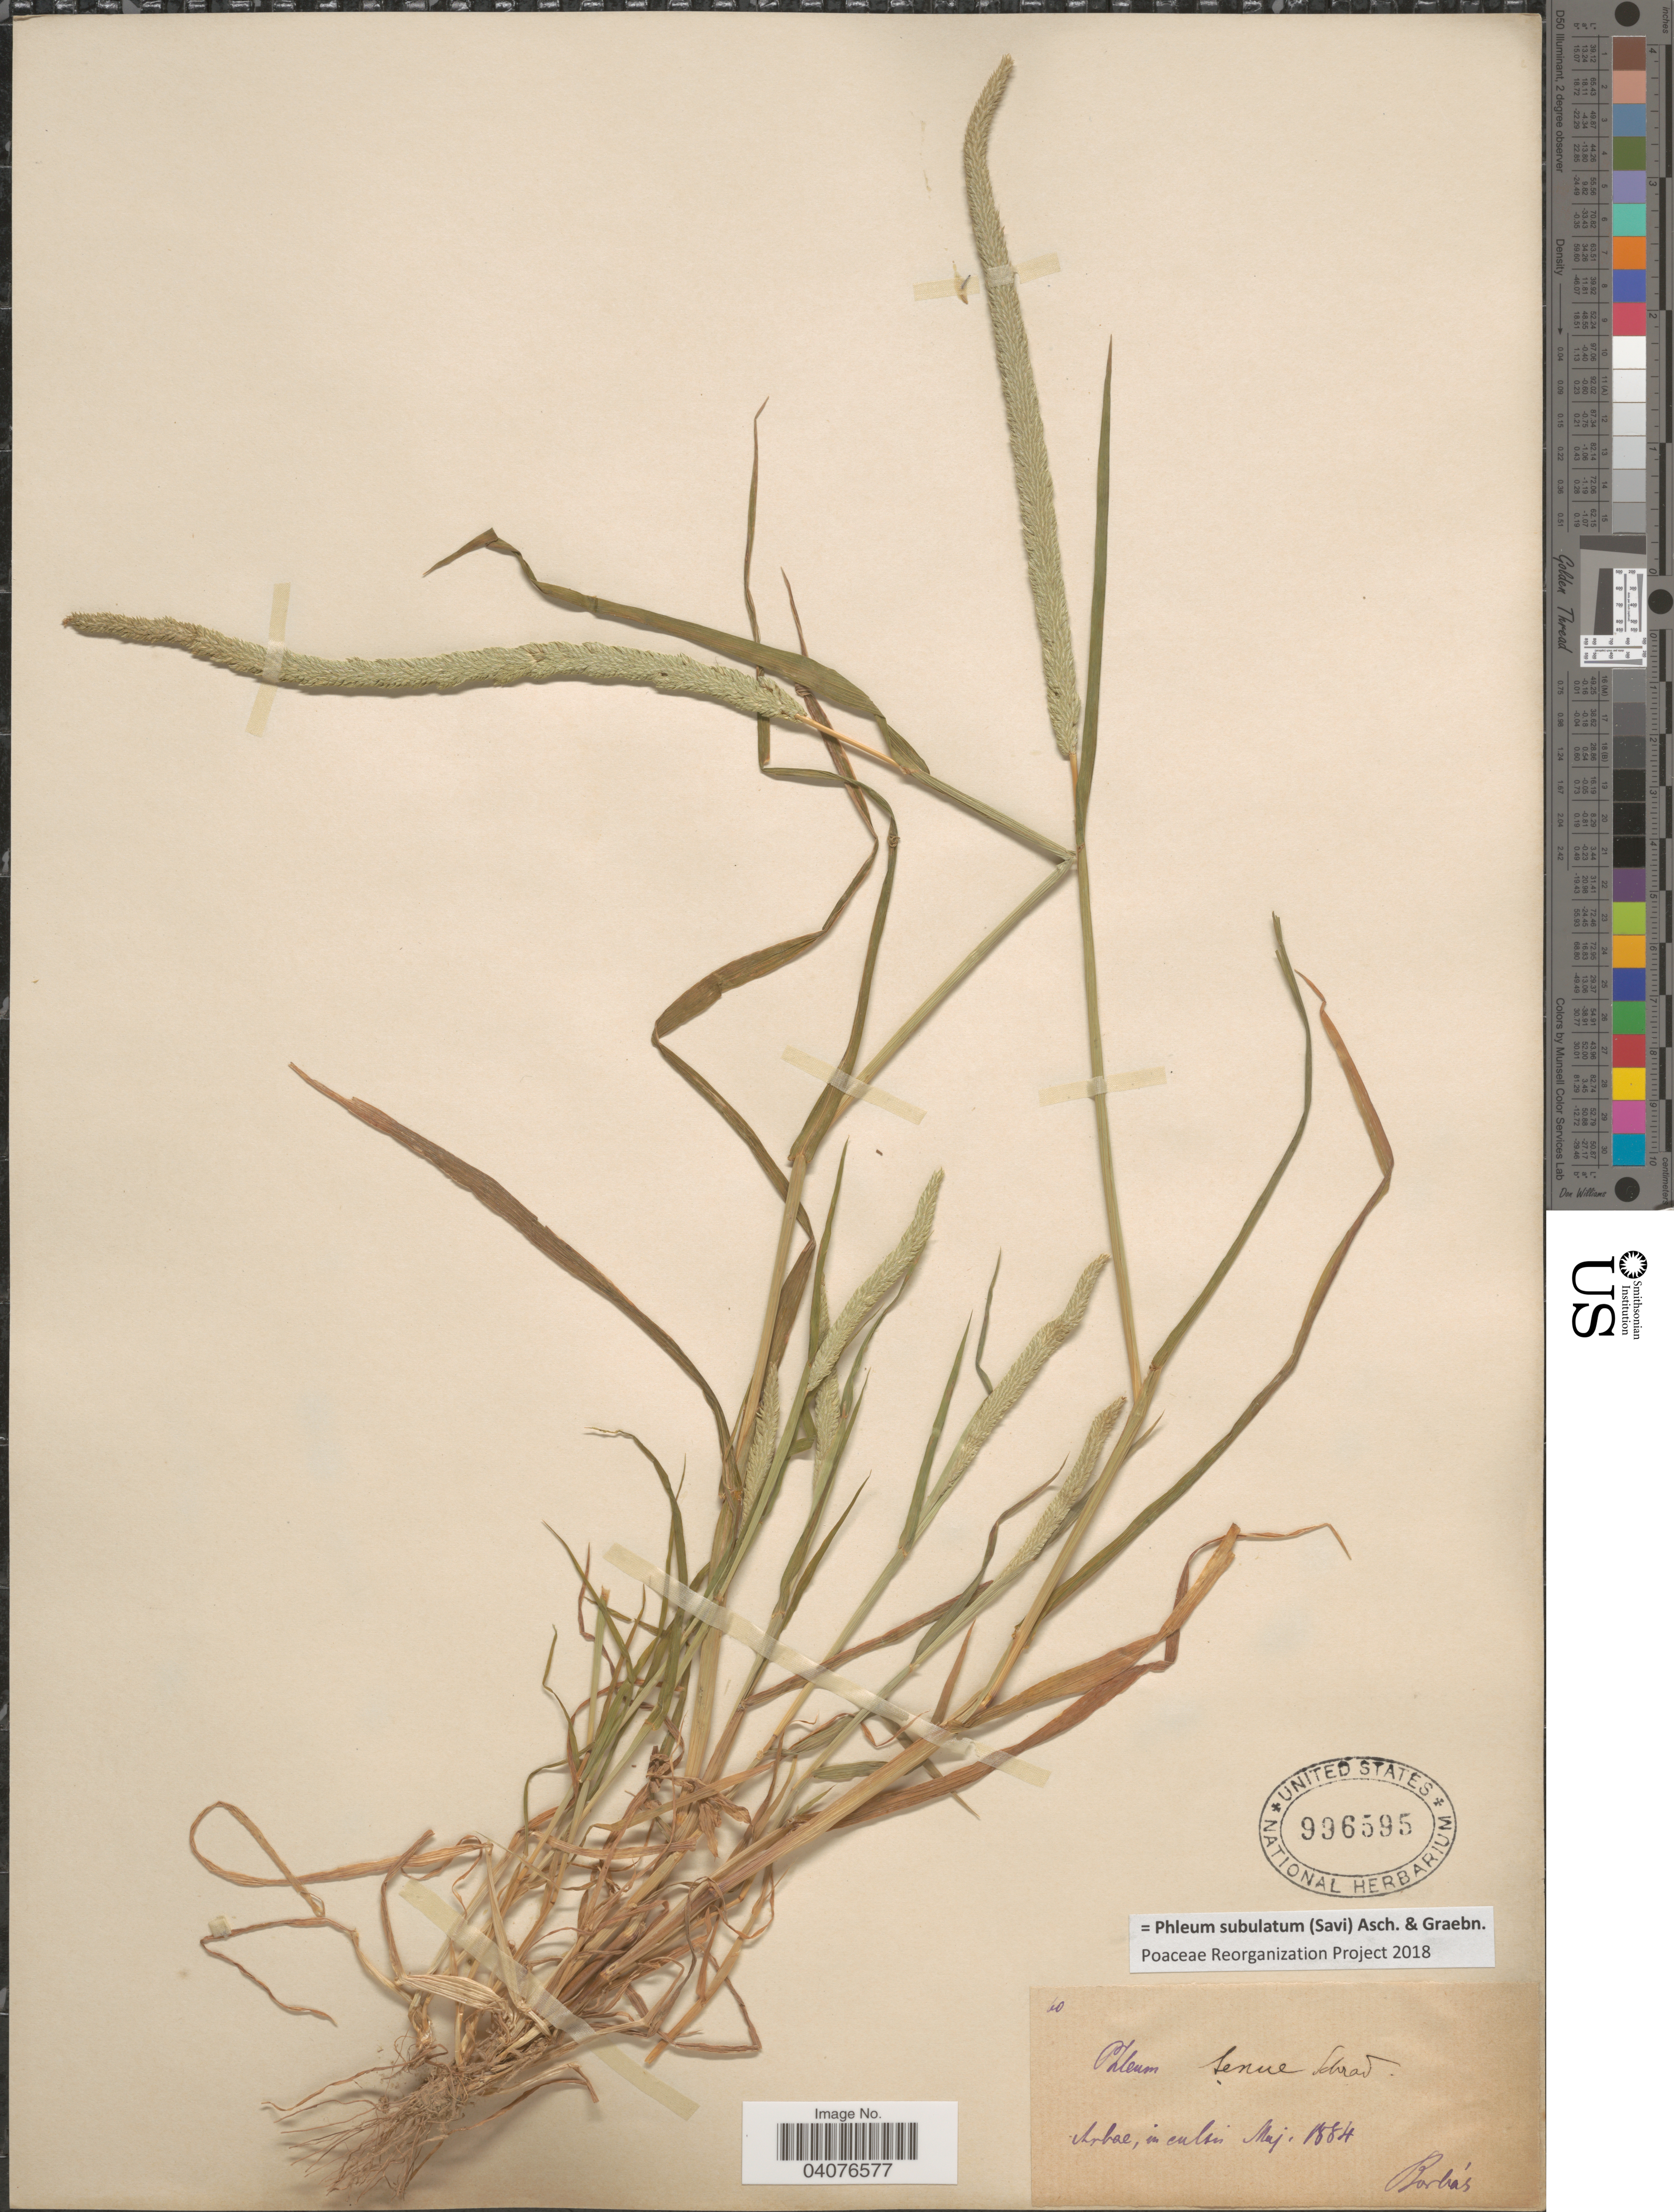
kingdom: Plantae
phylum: Tracheophyta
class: Liliopsida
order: Poales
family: Poaceae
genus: Phleum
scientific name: Phleum subulatum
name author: (Savi) Asch. & Graeb.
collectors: V. von Borbás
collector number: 60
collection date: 1884-05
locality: Arbae, in cultis.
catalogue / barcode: US 996595